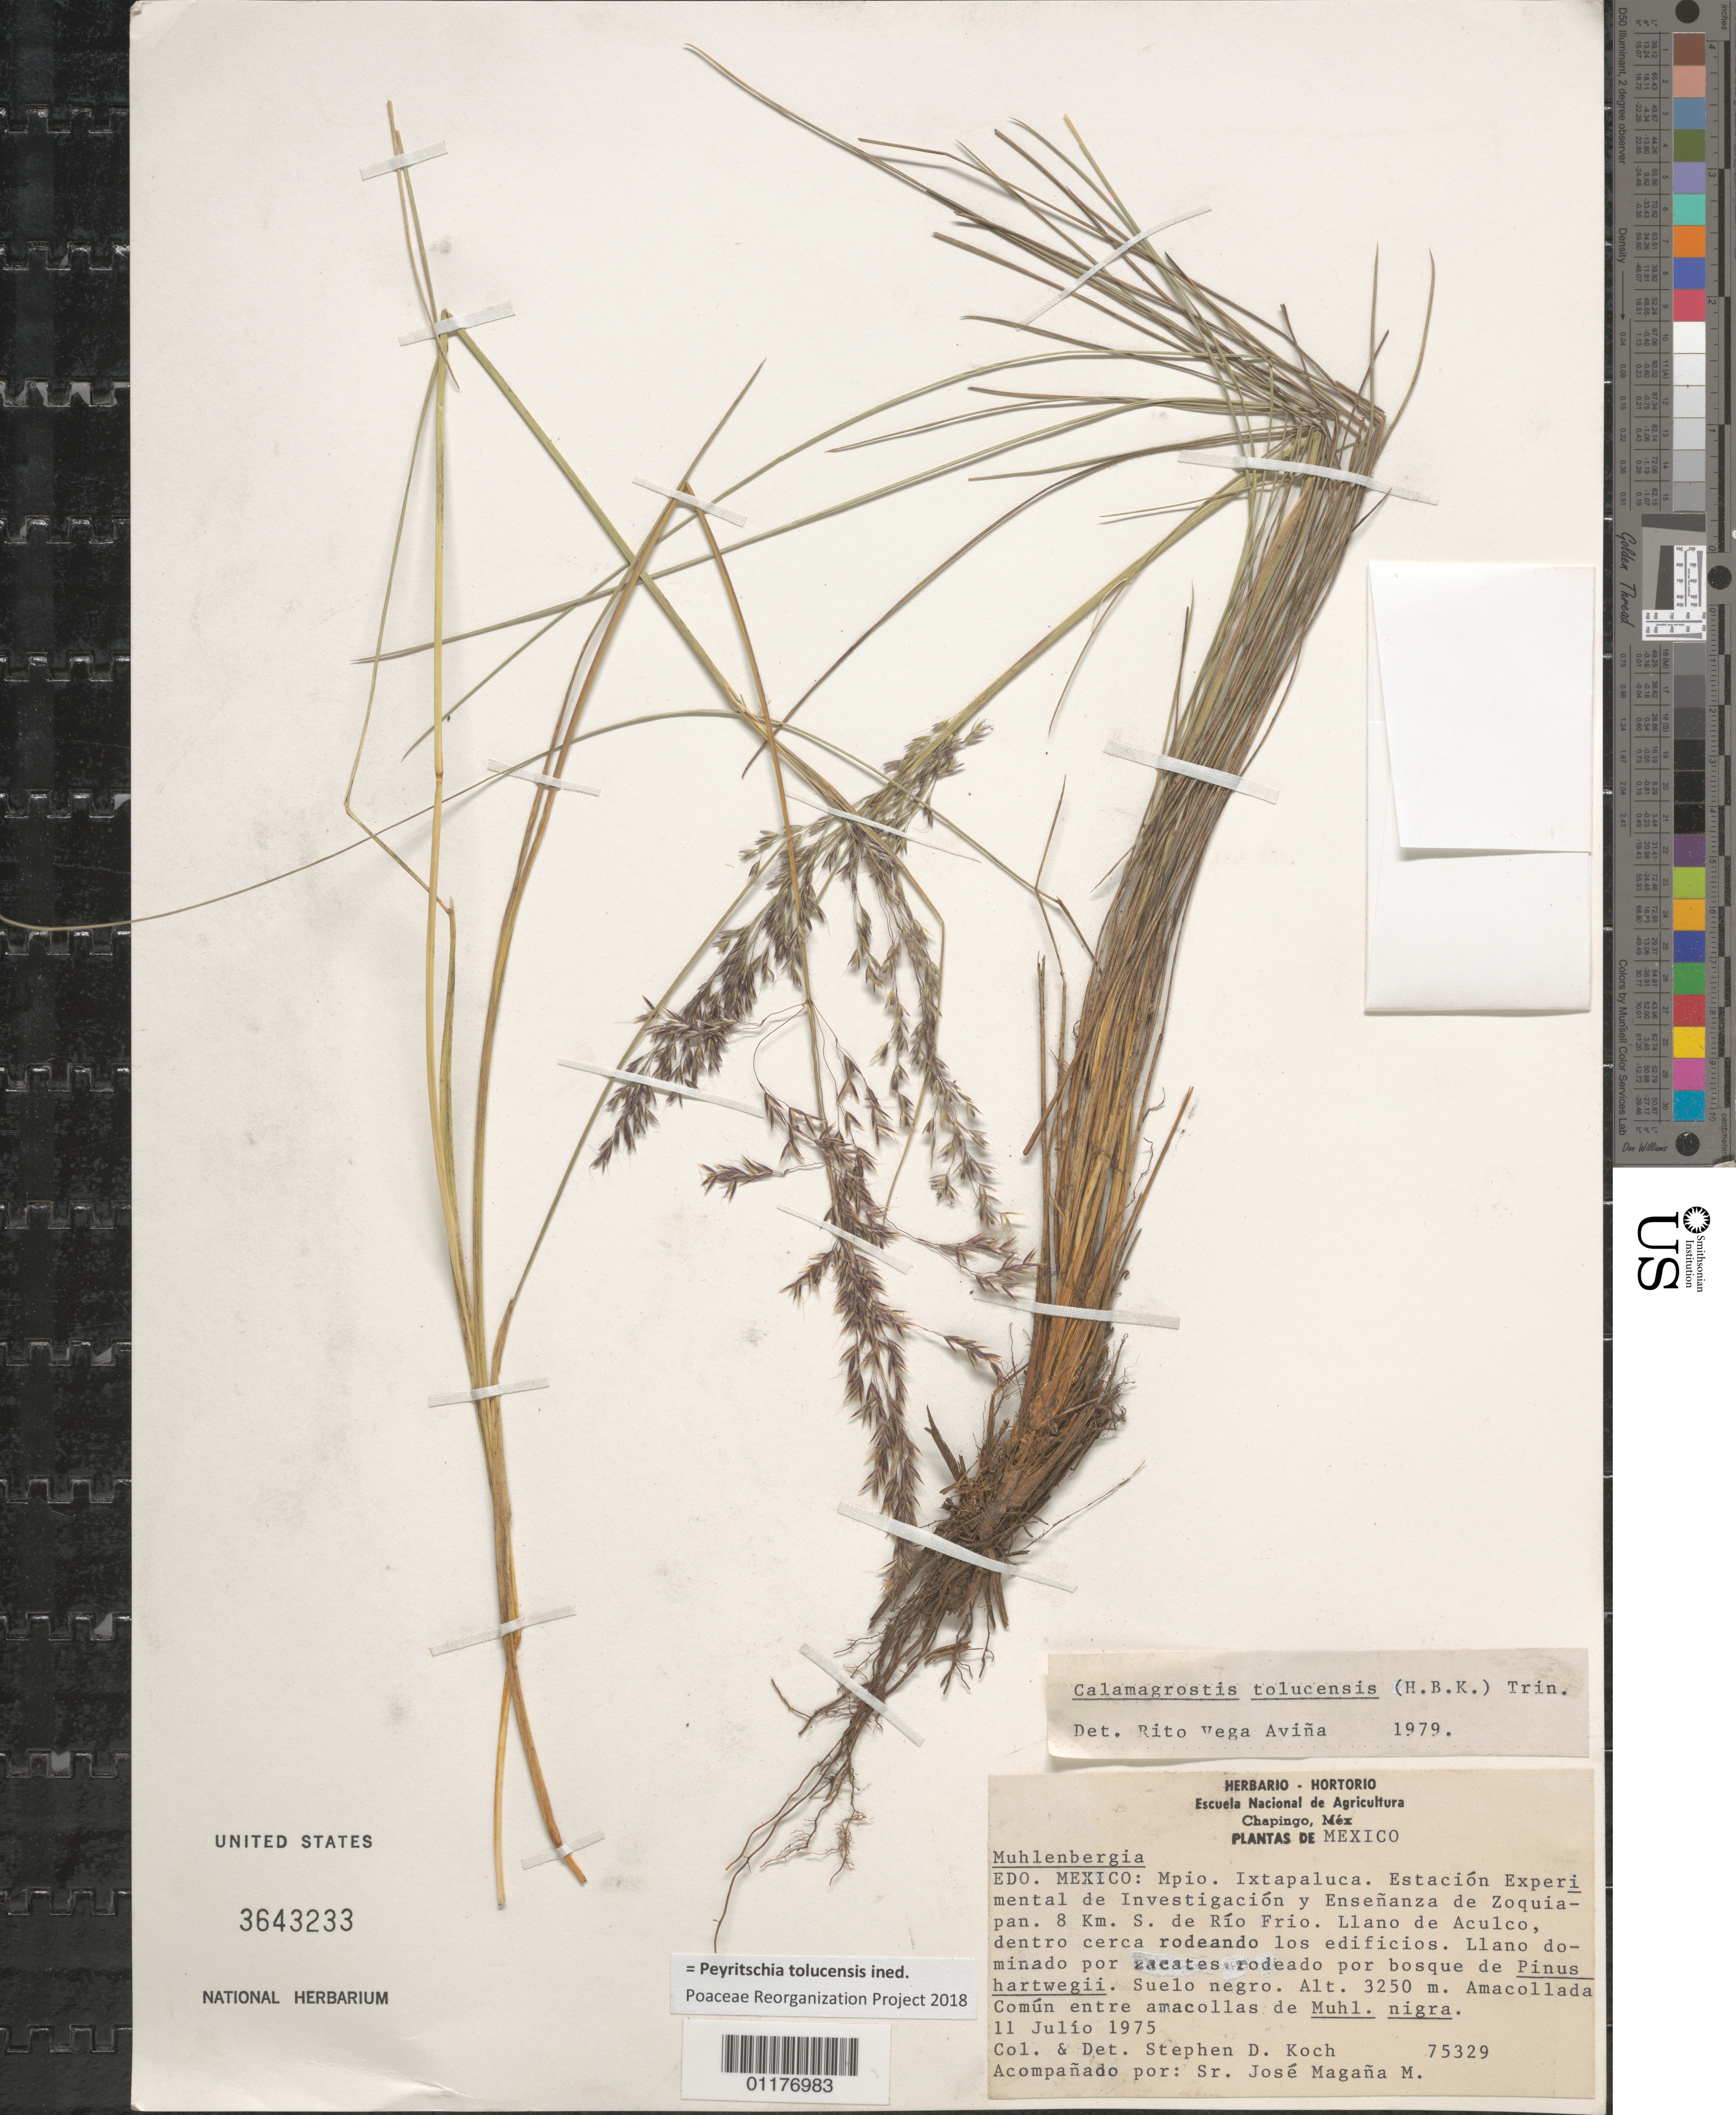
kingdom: Plantae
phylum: Tracheophyta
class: Liliopsida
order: Poales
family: Poaceae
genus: Peyritschia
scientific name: Peyritschia tolucensis ined.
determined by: Poaceae Reorganization Project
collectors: S. D. Koch & J. L. Magaña M.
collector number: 75329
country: Mexico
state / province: México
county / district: Ixtapaluca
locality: Estacion Experimental de Investigacion and Ensennza de Zoquiapan, S of Rio Frio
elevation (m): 3250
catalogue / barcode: US 3643233